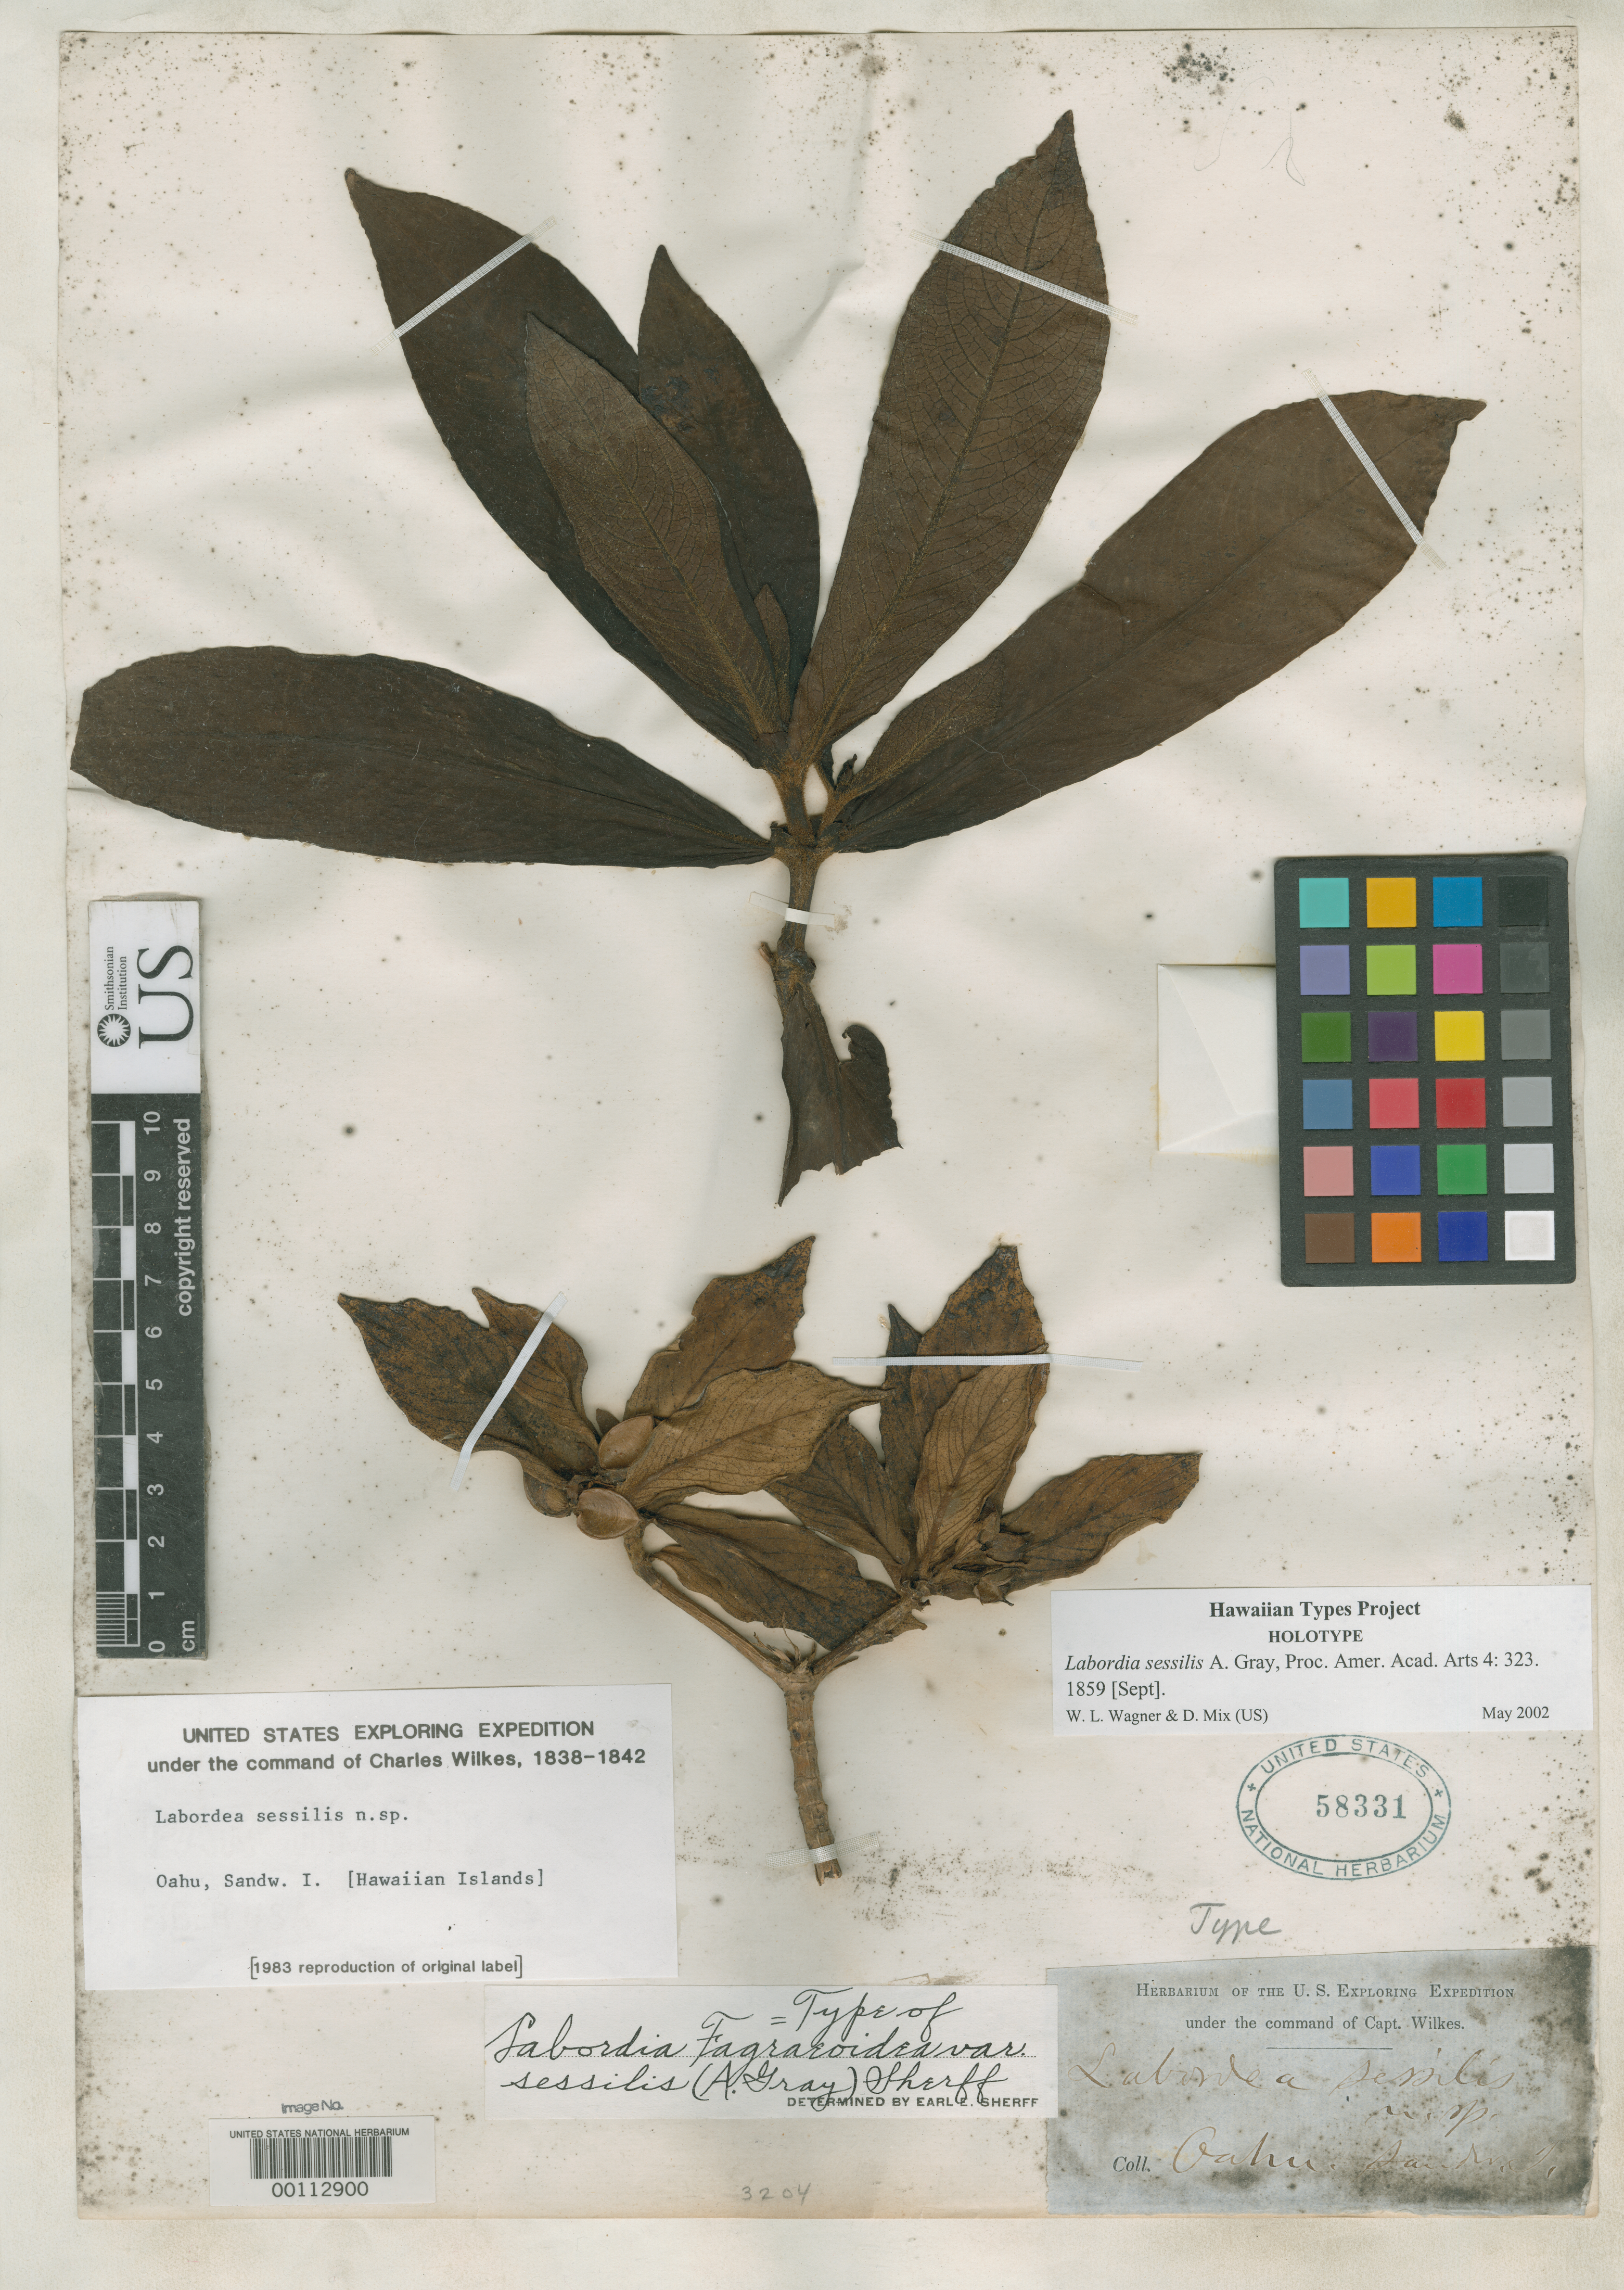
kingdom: Plantae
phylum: Tracheophyta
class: Magnoliopsida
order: Gentianales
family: Loganiaceae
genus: Labordia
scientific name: Labordia sessilis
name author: A. Gray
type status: Type Collection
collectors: Wilkes Explor. Exped.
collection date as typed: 1838 to -- --- 1842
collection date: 1838/1842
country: United States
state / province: Hawaii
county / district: Honolulu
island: Oahu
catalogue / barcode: US 58331